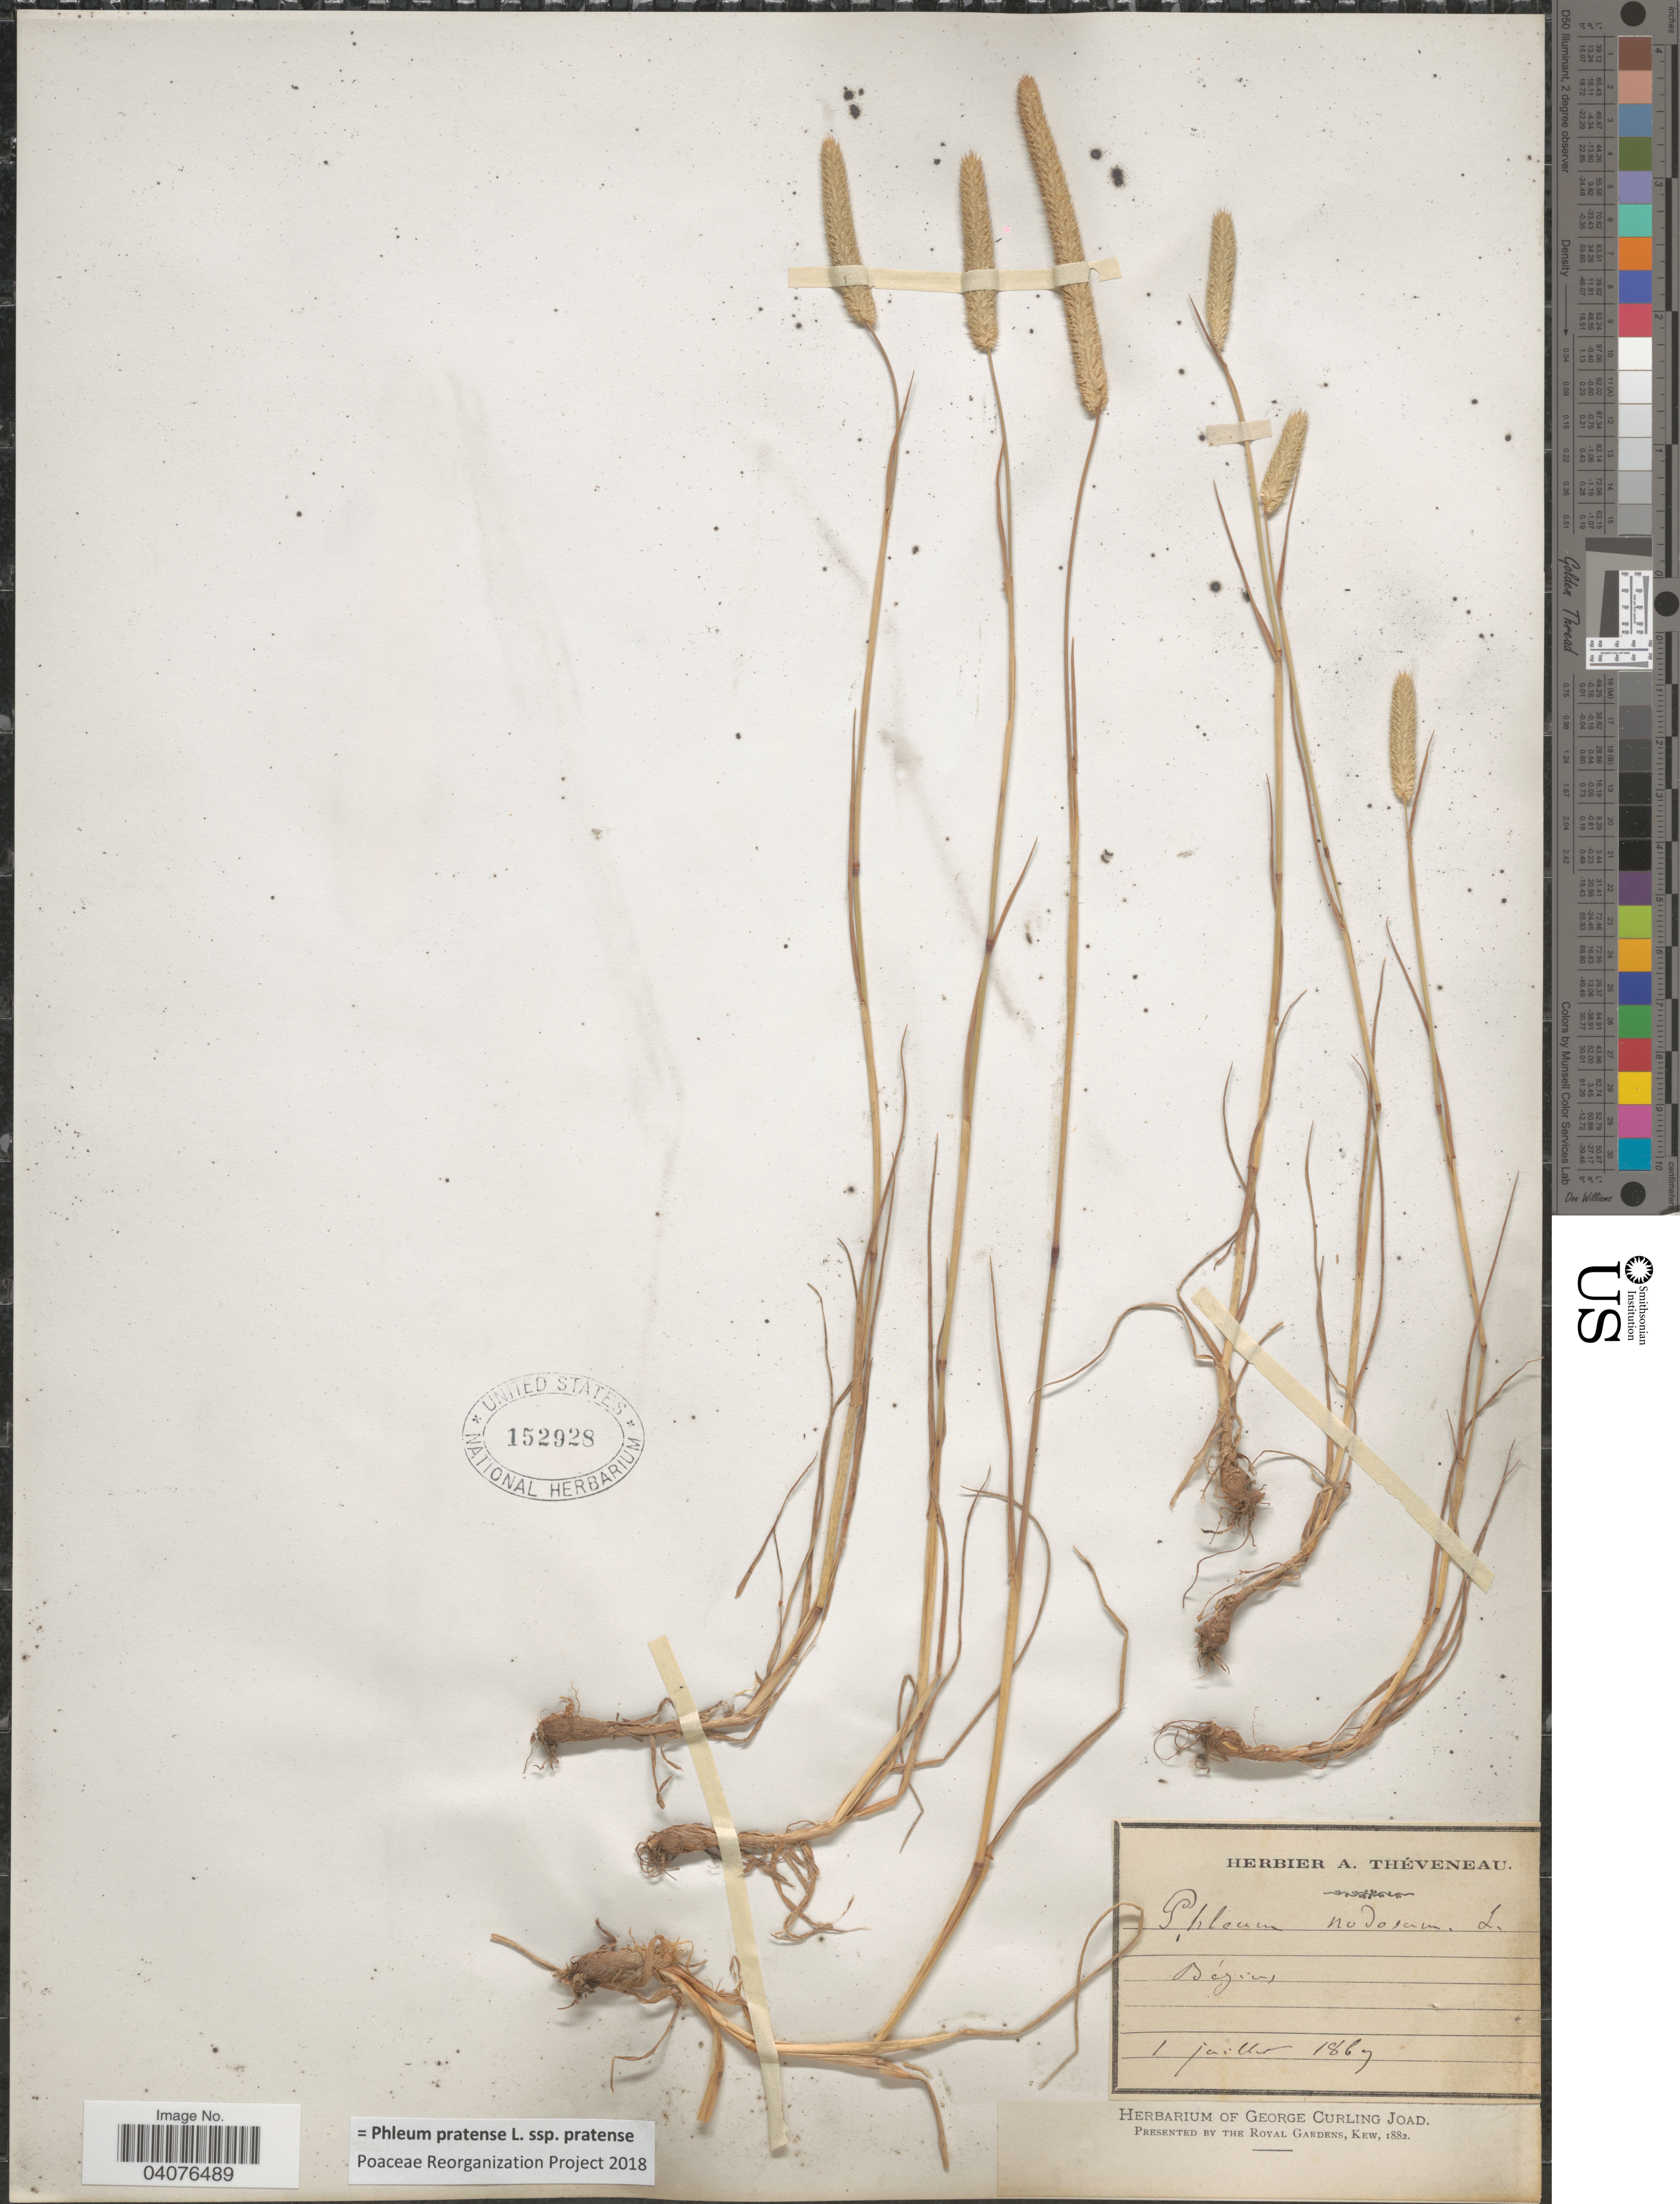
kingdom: Plantae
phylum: Tracheophyta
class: Liliopsida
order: Poales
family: Poaceae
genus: Phleum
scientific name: Phleum pratense subsp. pratense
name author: L.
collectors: ex herb. A. Theveneau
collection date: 1867-07-01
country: France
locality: Béziers.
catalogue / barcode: US 152928